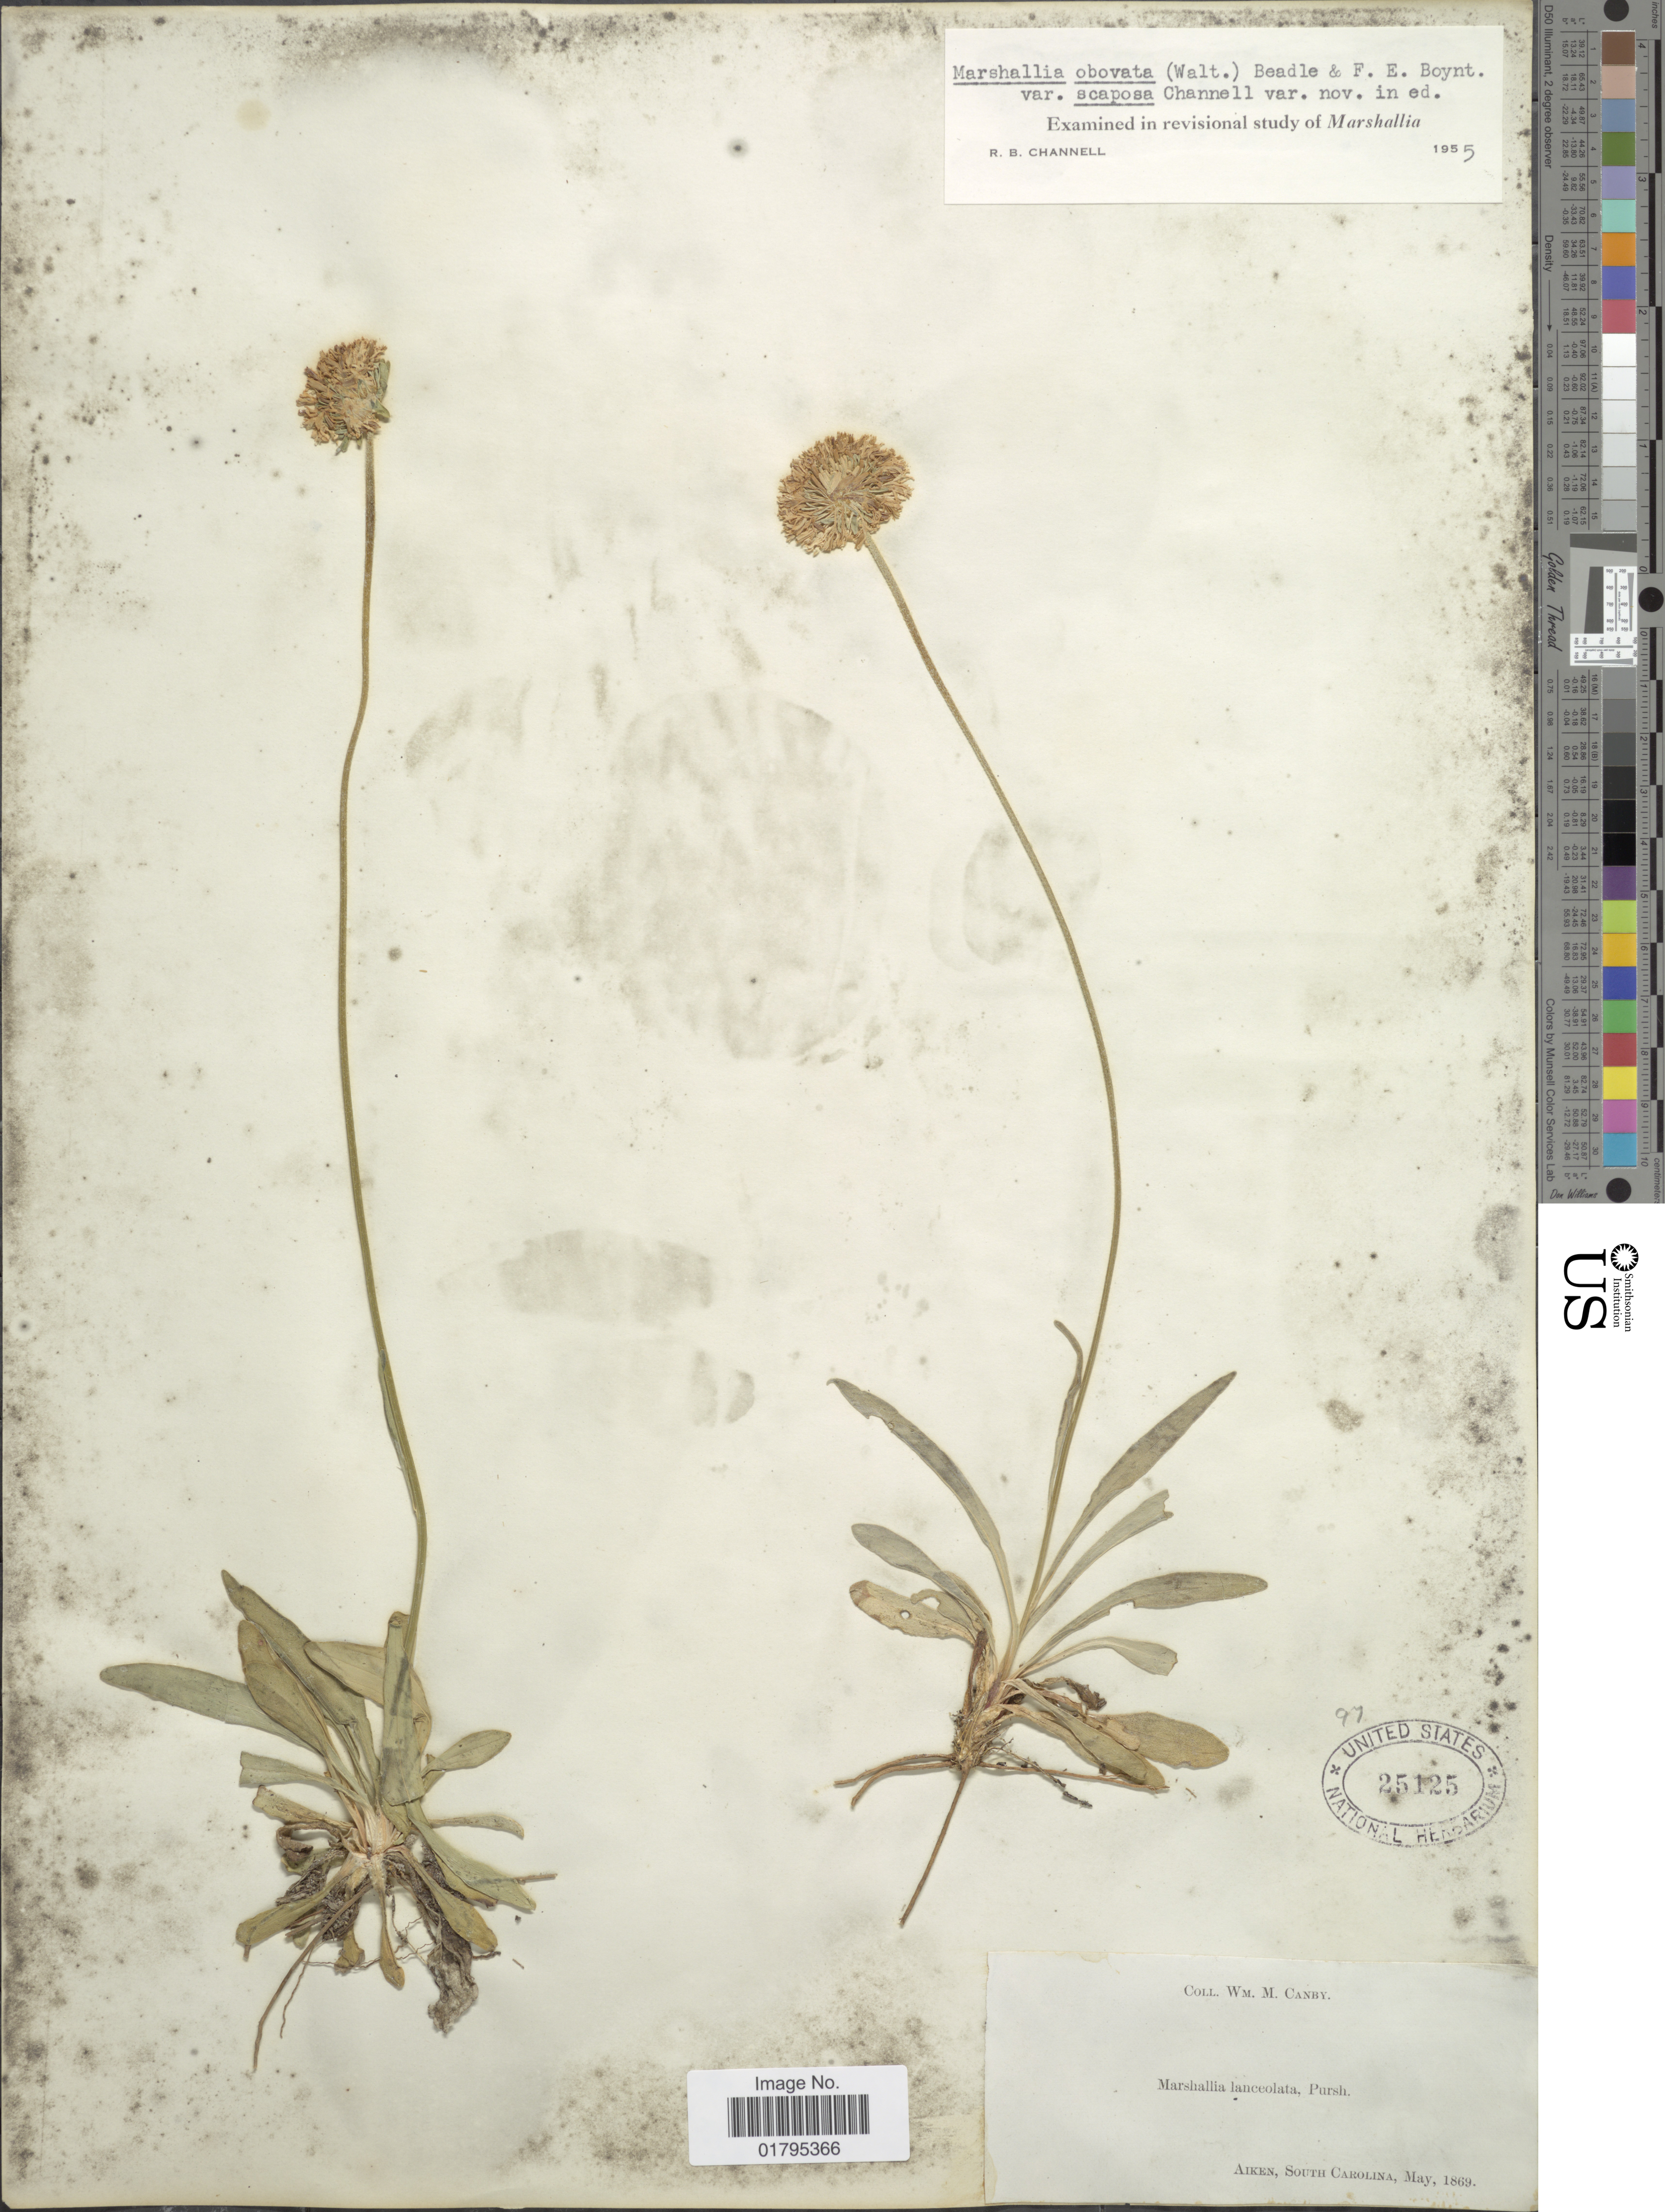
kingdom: Plantae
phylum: Tracheophyta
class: Magnoliopsida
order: Asterales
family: Asteraceae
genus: Marshallia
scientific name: Marshallia obovata var. scaposa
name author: Channell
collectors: W. M. Canby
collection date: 1869-05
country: United States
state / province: South Carolina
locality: Aiken, South Carolina.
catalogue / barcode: US 25125